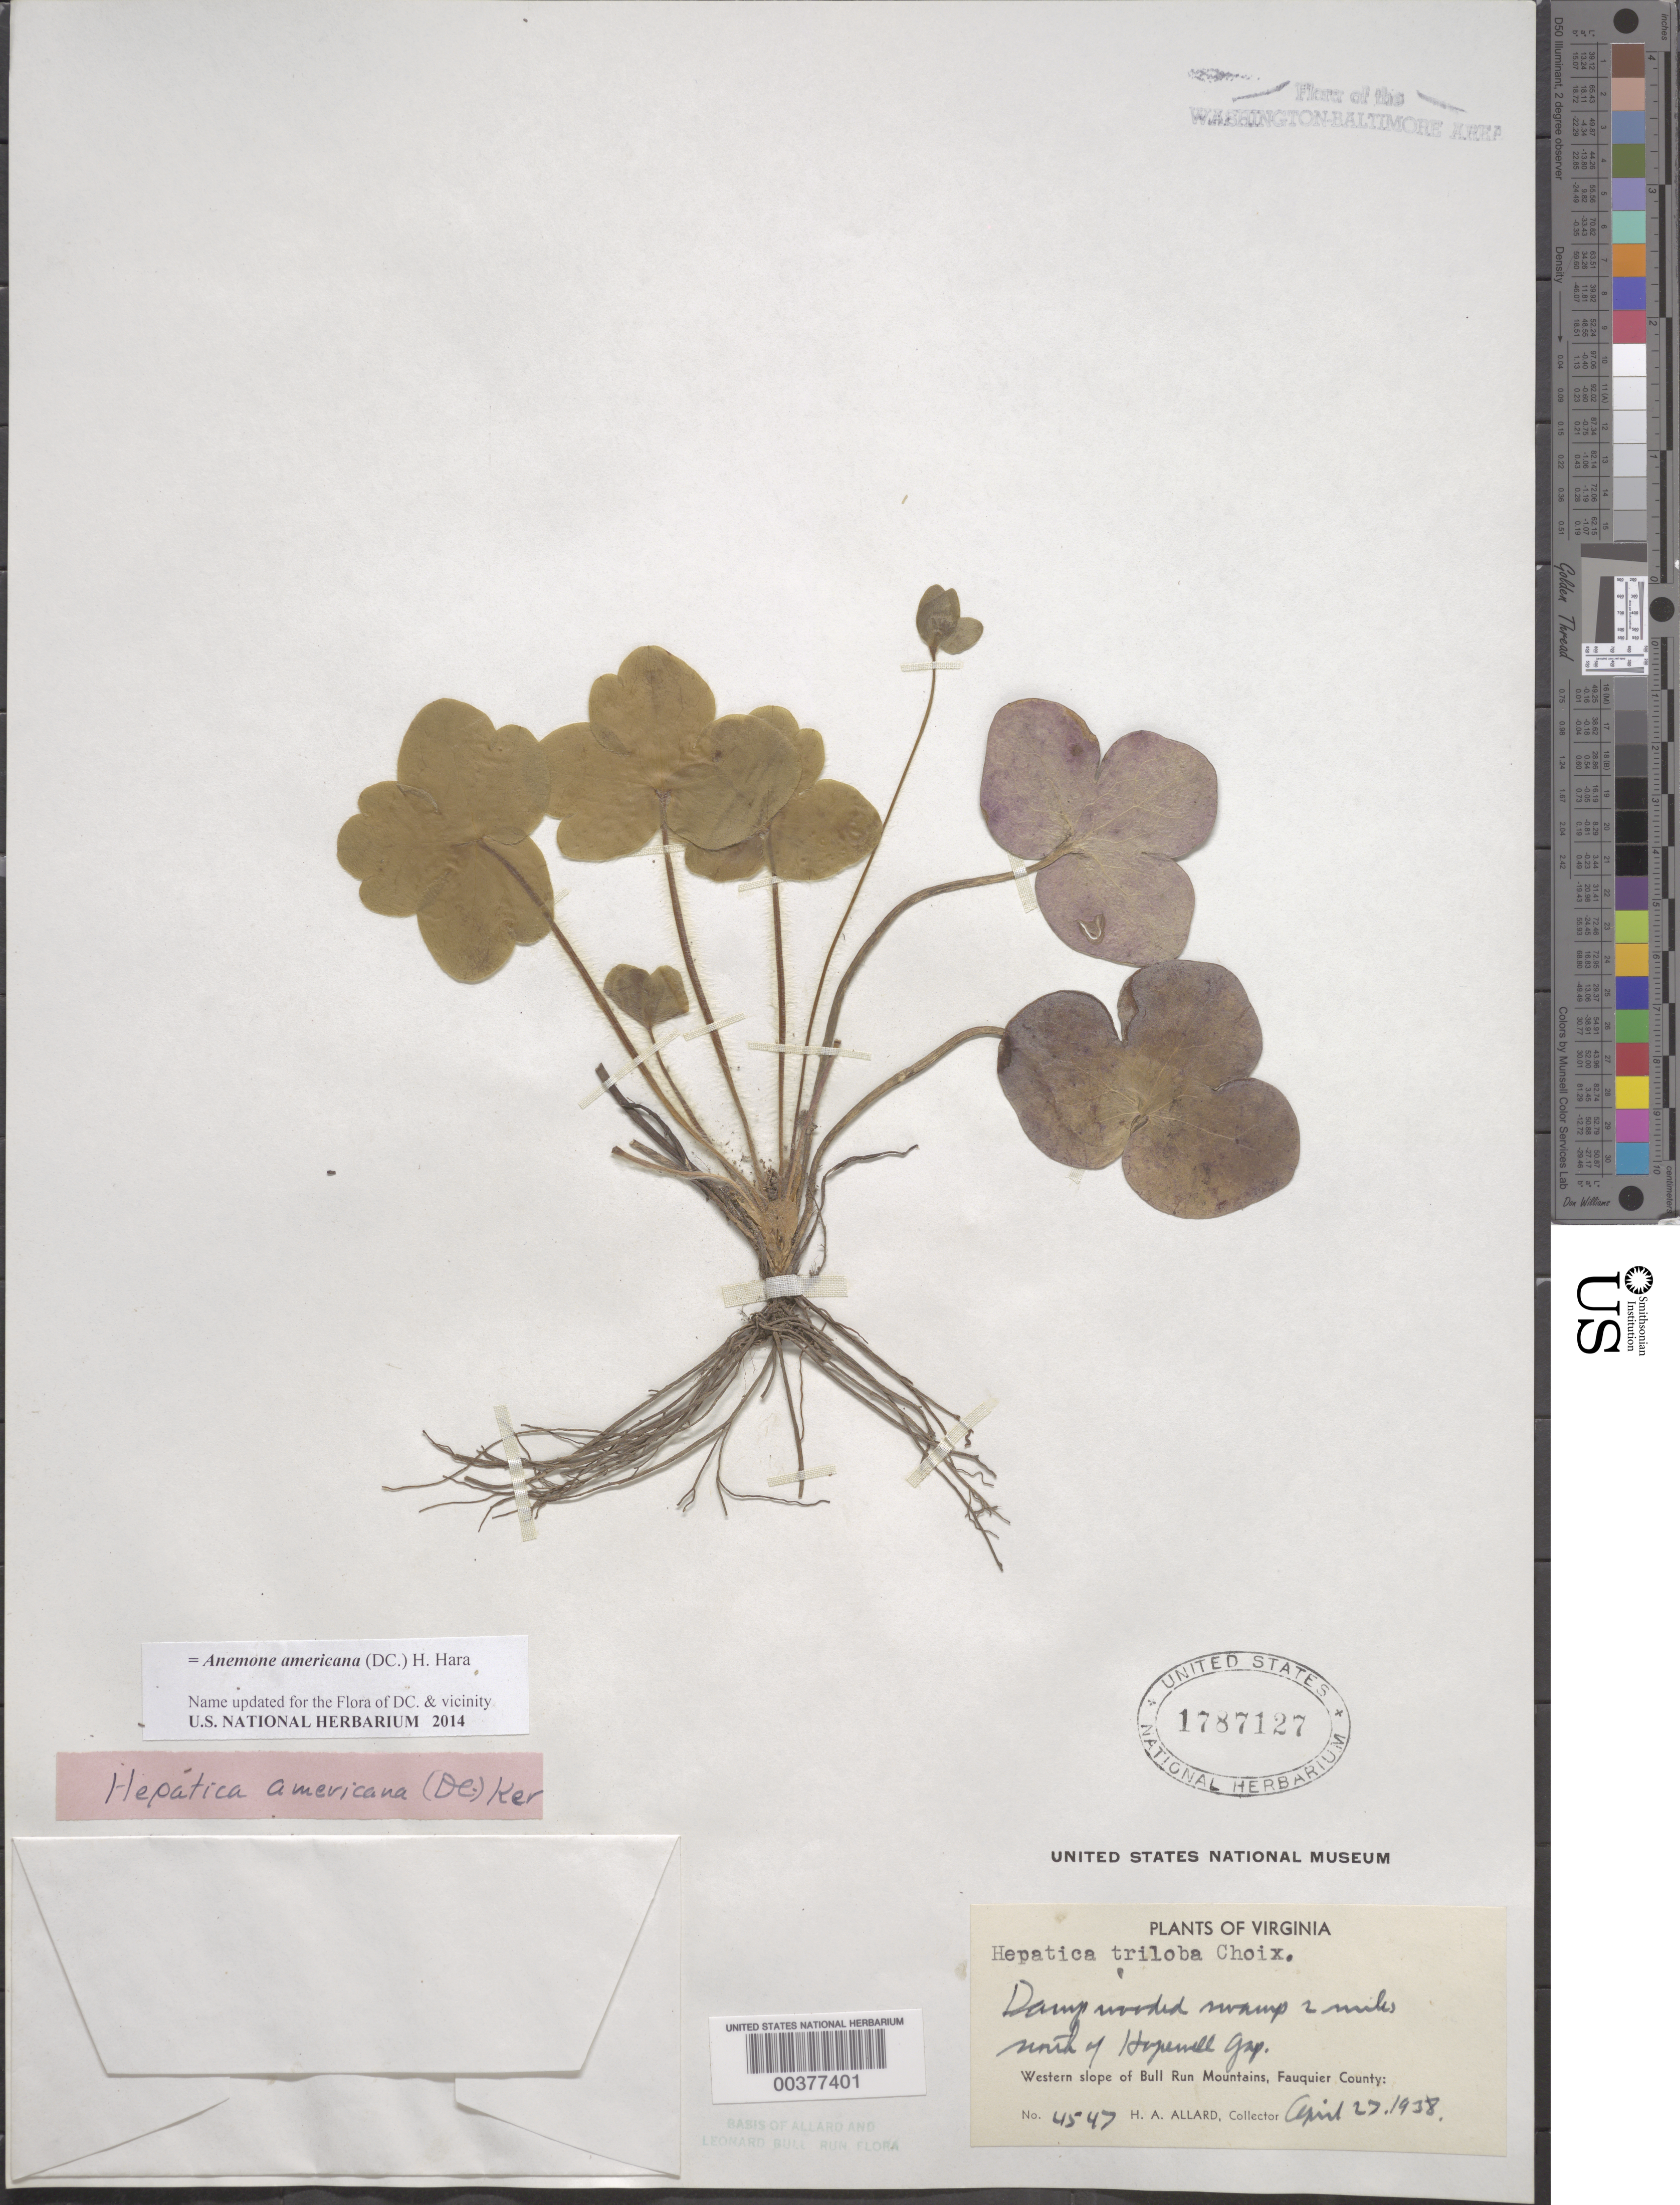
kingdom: Plantae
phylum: Tracheophyta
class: Magnoliopsida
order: Ranunculales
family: Ranunculaceae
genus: Hepatica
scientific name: Hepatica americana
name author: (DC.) Ker Gawl.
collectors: H. A. Allard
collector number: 4547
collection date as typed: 27 Apr 1938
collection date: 1938-04-27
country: United States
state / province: Virginia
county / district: Fauquier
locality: North of Hopewell Gap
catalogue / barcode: US 1787127